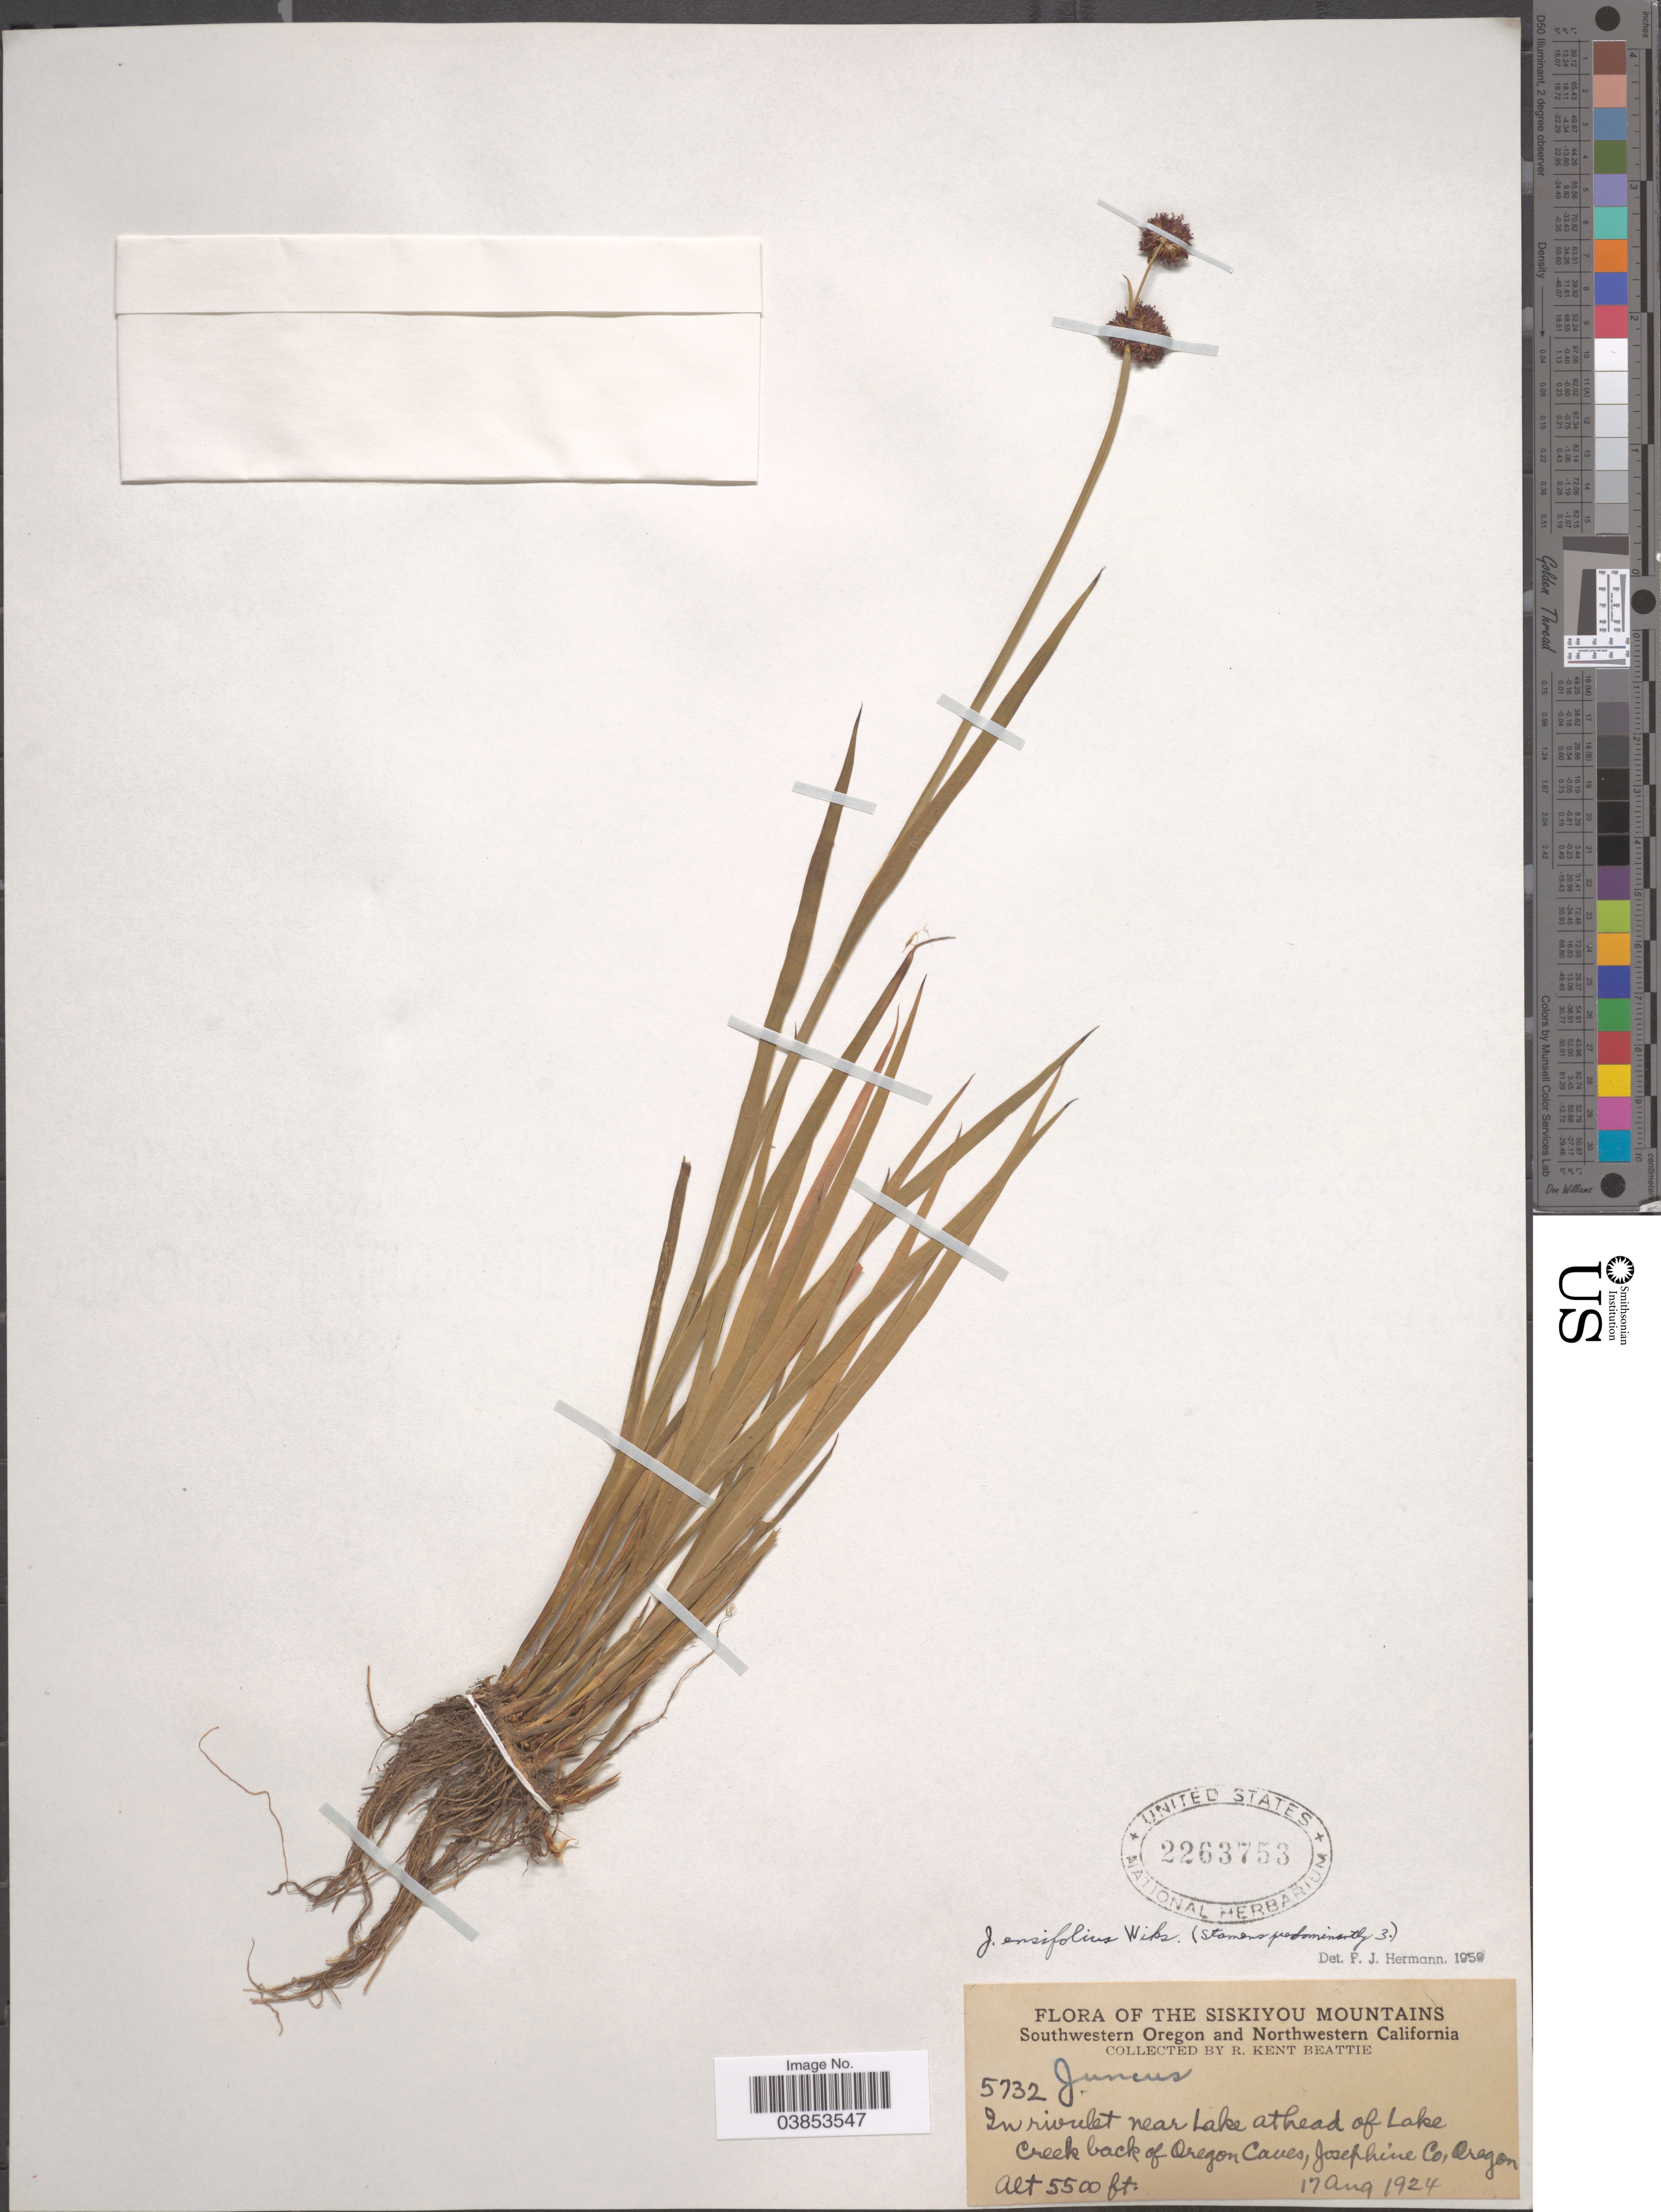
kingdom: Plantae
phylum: Tracheophyta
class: Liliopsida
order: Poales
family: Juncaceae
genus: Juncus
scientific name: Juncus ensifolius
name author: Wikstr.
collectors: R. K. Beattie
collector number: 5732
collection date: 1924-08-17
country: United States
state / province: Oregon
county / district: Josephine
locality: The Siskiyou Mountains. Southwestern Oregon. In rivulet near Lake at head of Lake Creek back of Oregon Caves, Josephine Co.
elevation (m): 1676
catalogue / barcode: US 2263753